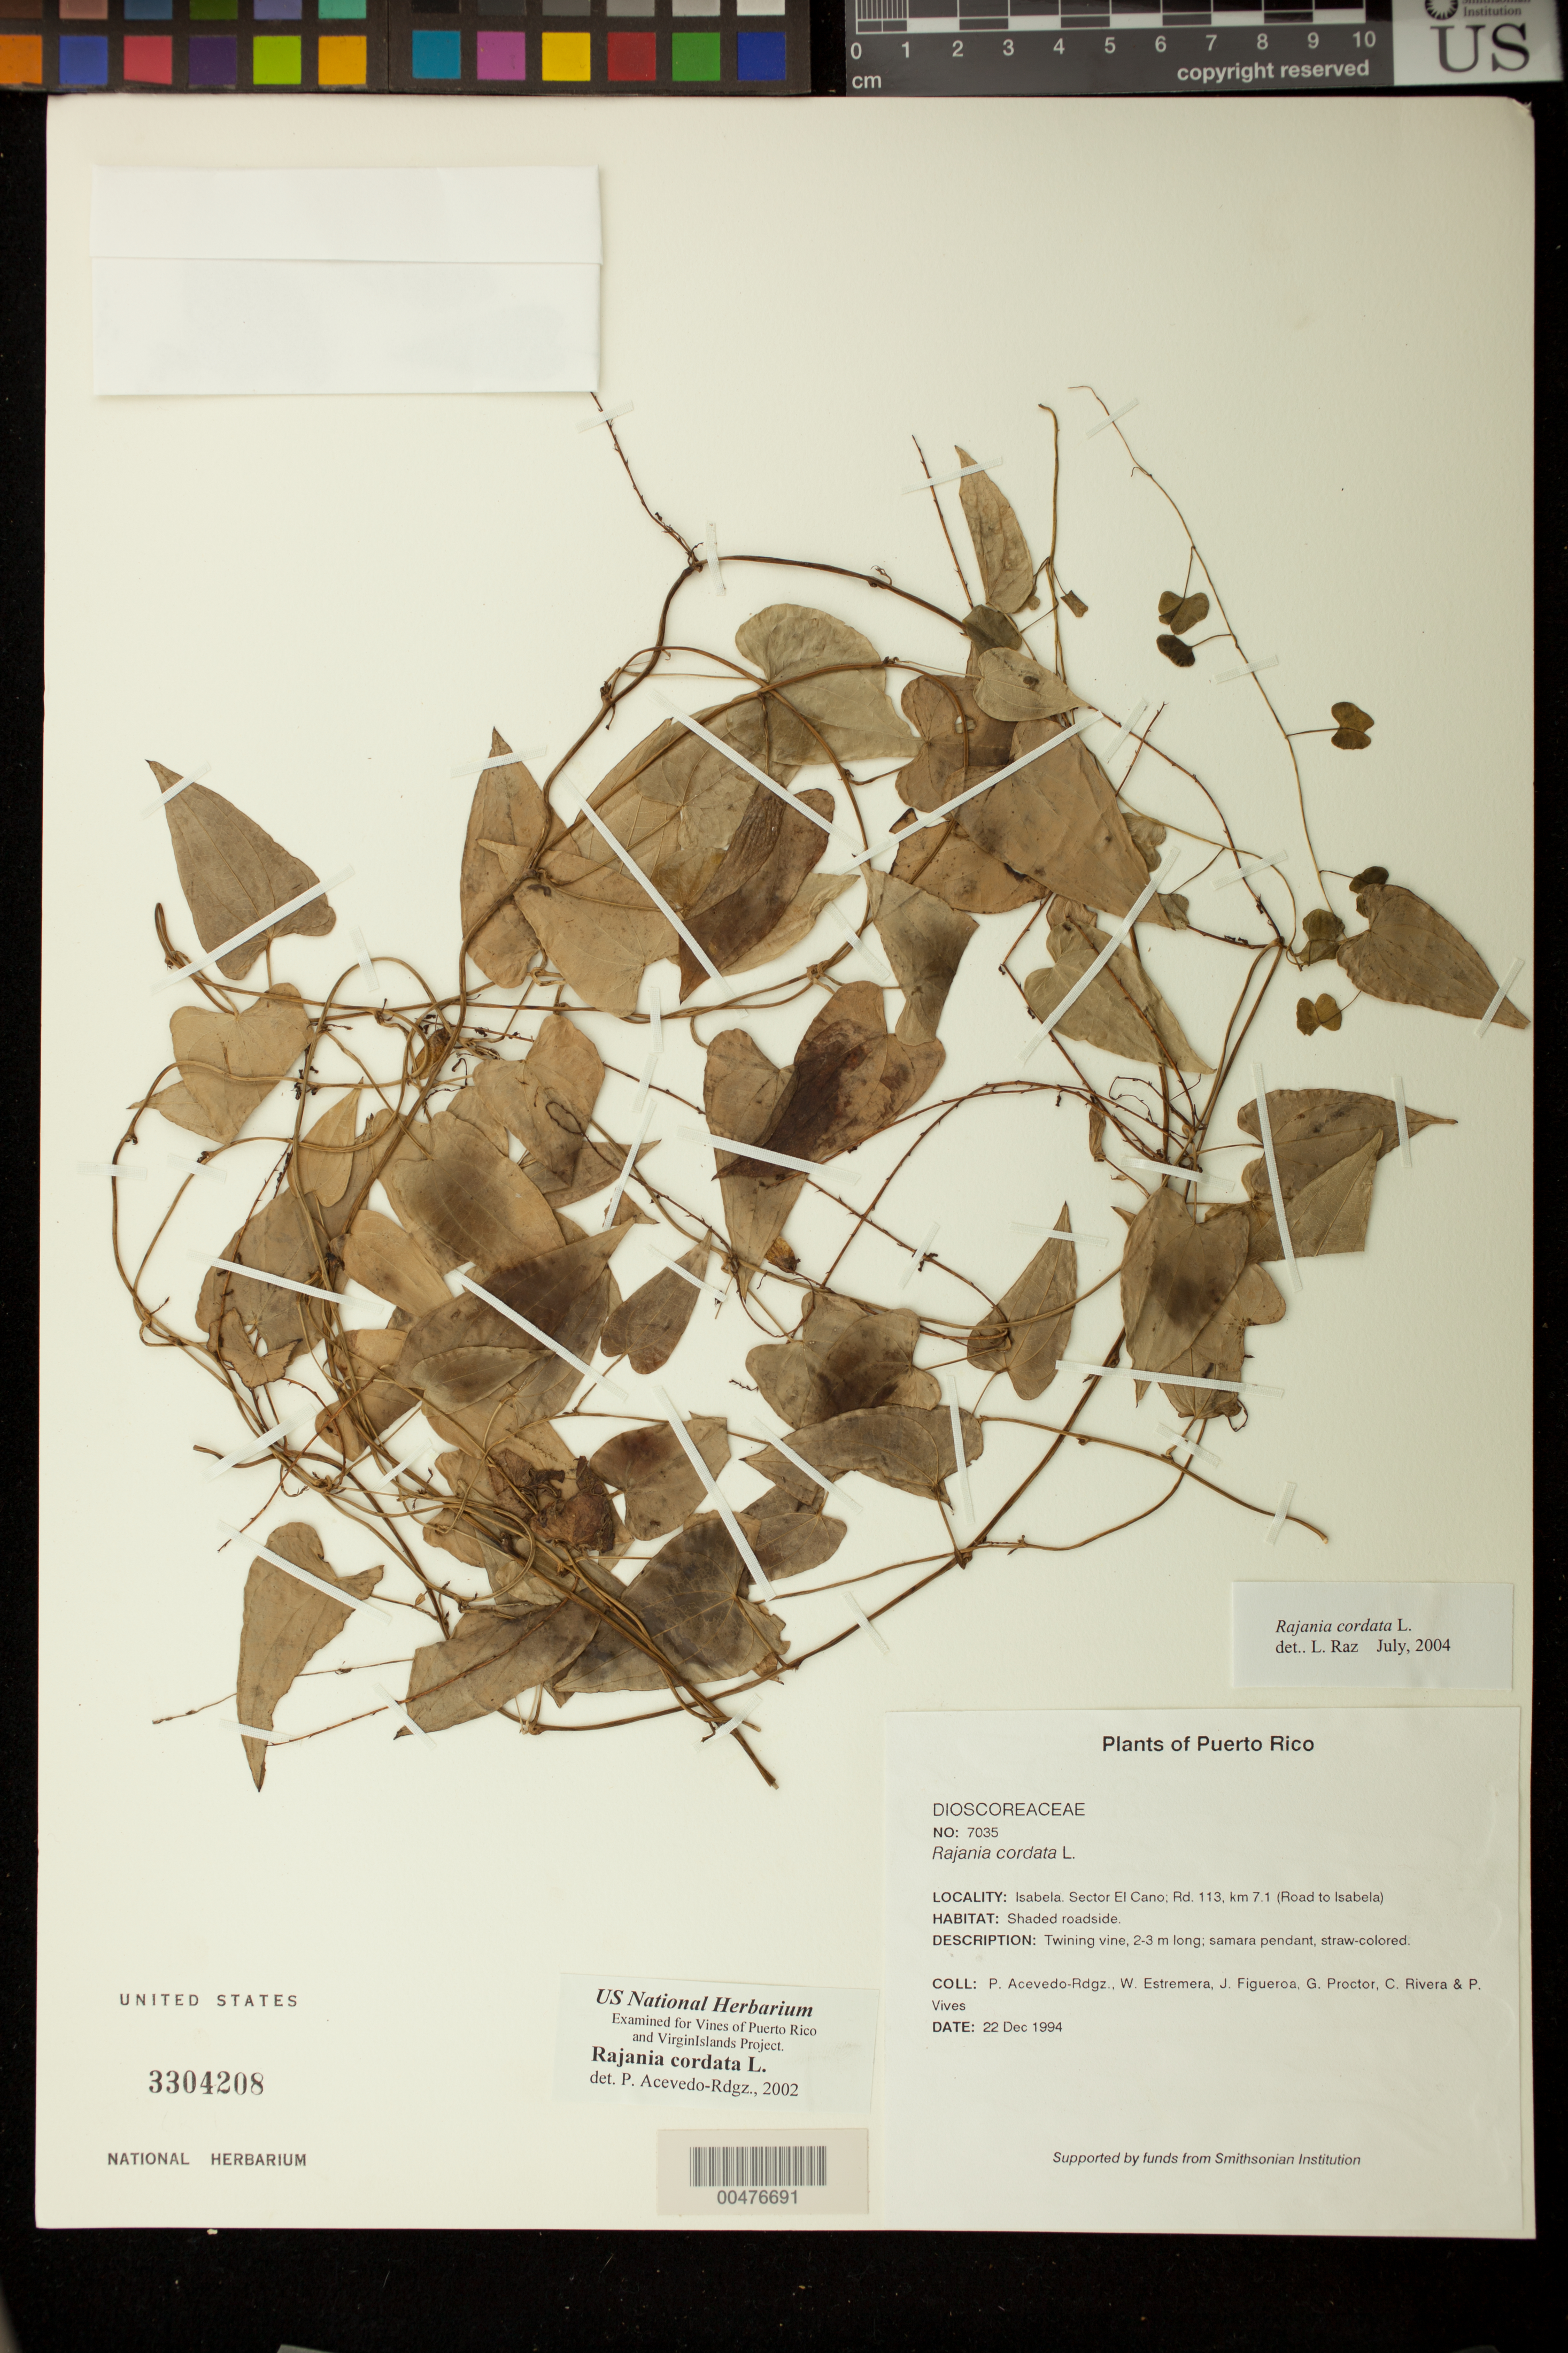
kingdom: Plantae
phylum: Tracheophyta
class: Liliopsida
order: Dioscoreales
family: Dioscoreaceae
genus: Dioscorea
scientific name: Dioscorea cordata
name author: (L.) Raz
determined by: Strong, M. T., (US), Smithsonian Institution - National Museum of Natural History (UNITED STATES)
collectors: P. Acevedo-Rodr., W. Estremera, J. Figueroa, G. R. Proctor, C. Rivera & P. Vives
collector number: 7035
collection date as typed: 22 Dec 1994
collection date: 1994-12-22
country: Puerto Rico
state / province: Isabela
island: Puerto Rico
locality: Isabela. Sector El Cano; Rd. 113, km 7.1 (Road to Isabela)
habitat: Shaded roadside.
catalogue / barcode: US 3304208